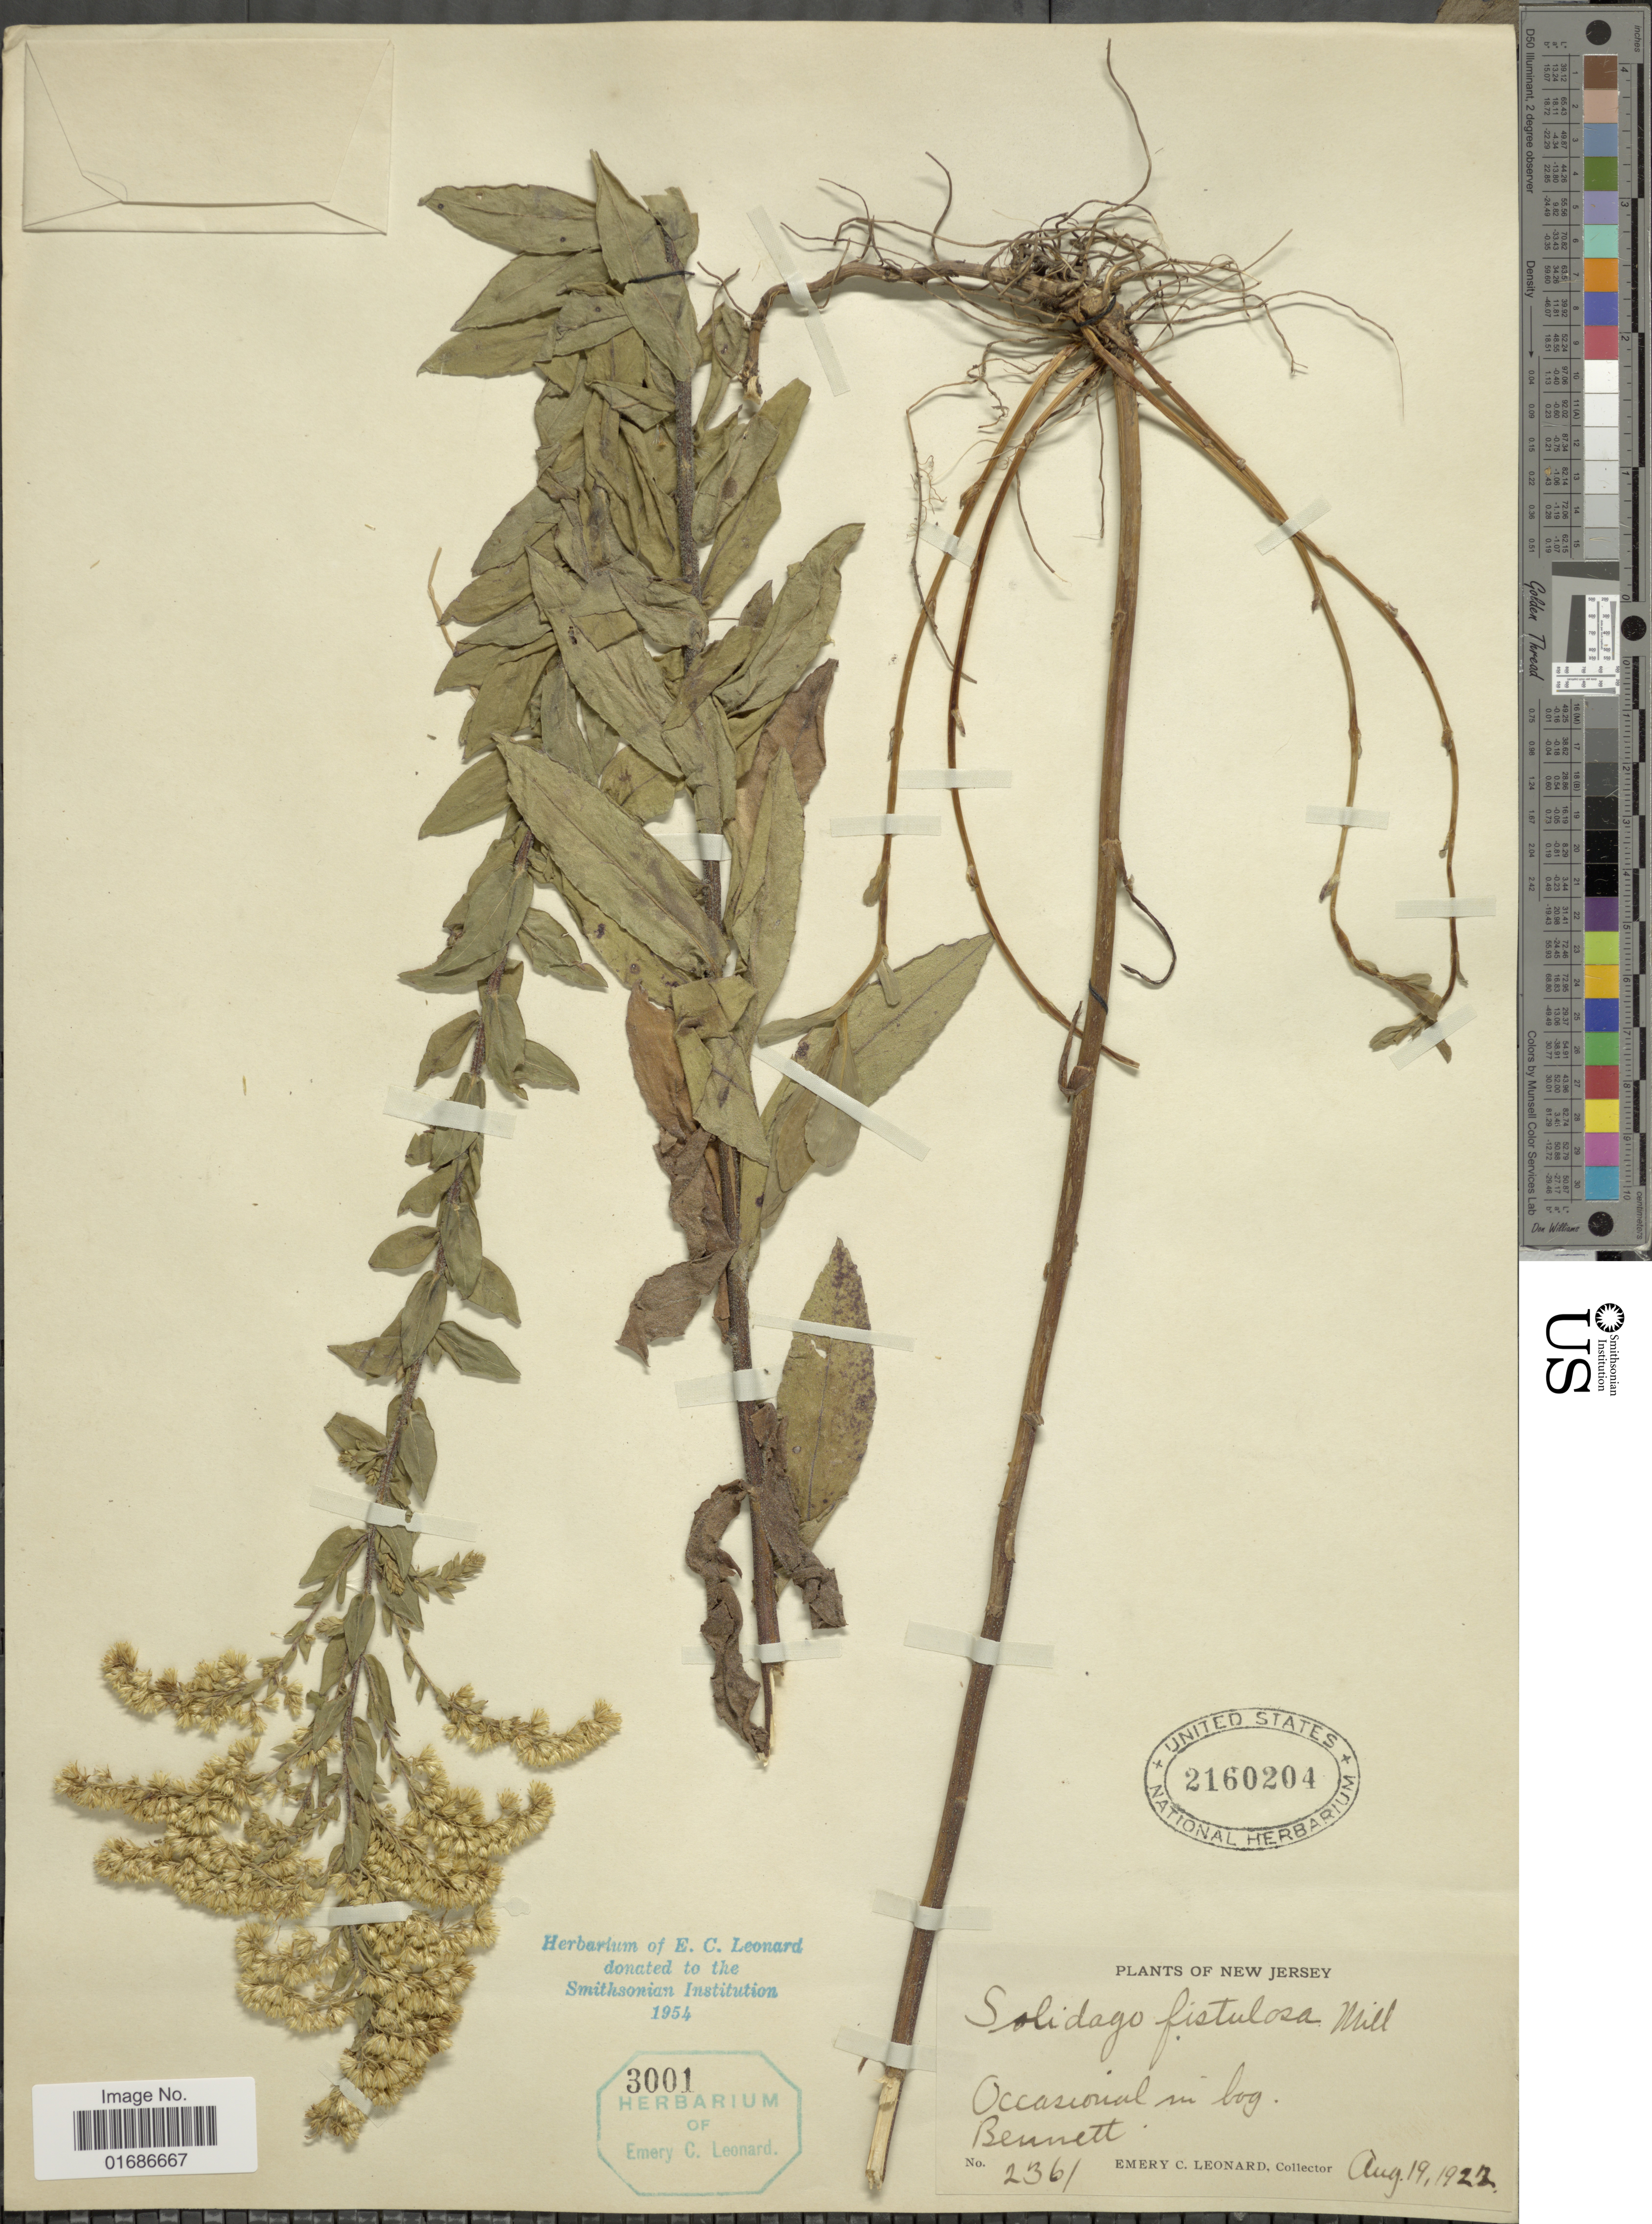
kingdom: Plantae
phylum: Tracheophyta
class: Magnoliopsida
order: Asterales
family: Asteraceae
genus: Solidago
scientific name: Solidago fistulosa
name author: Mill.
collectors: E. C. Leonard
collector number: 2361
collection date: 1922-08-19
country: United States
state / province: New Jersey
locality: Occasional in bog, Bennett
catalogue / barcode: US 2160204